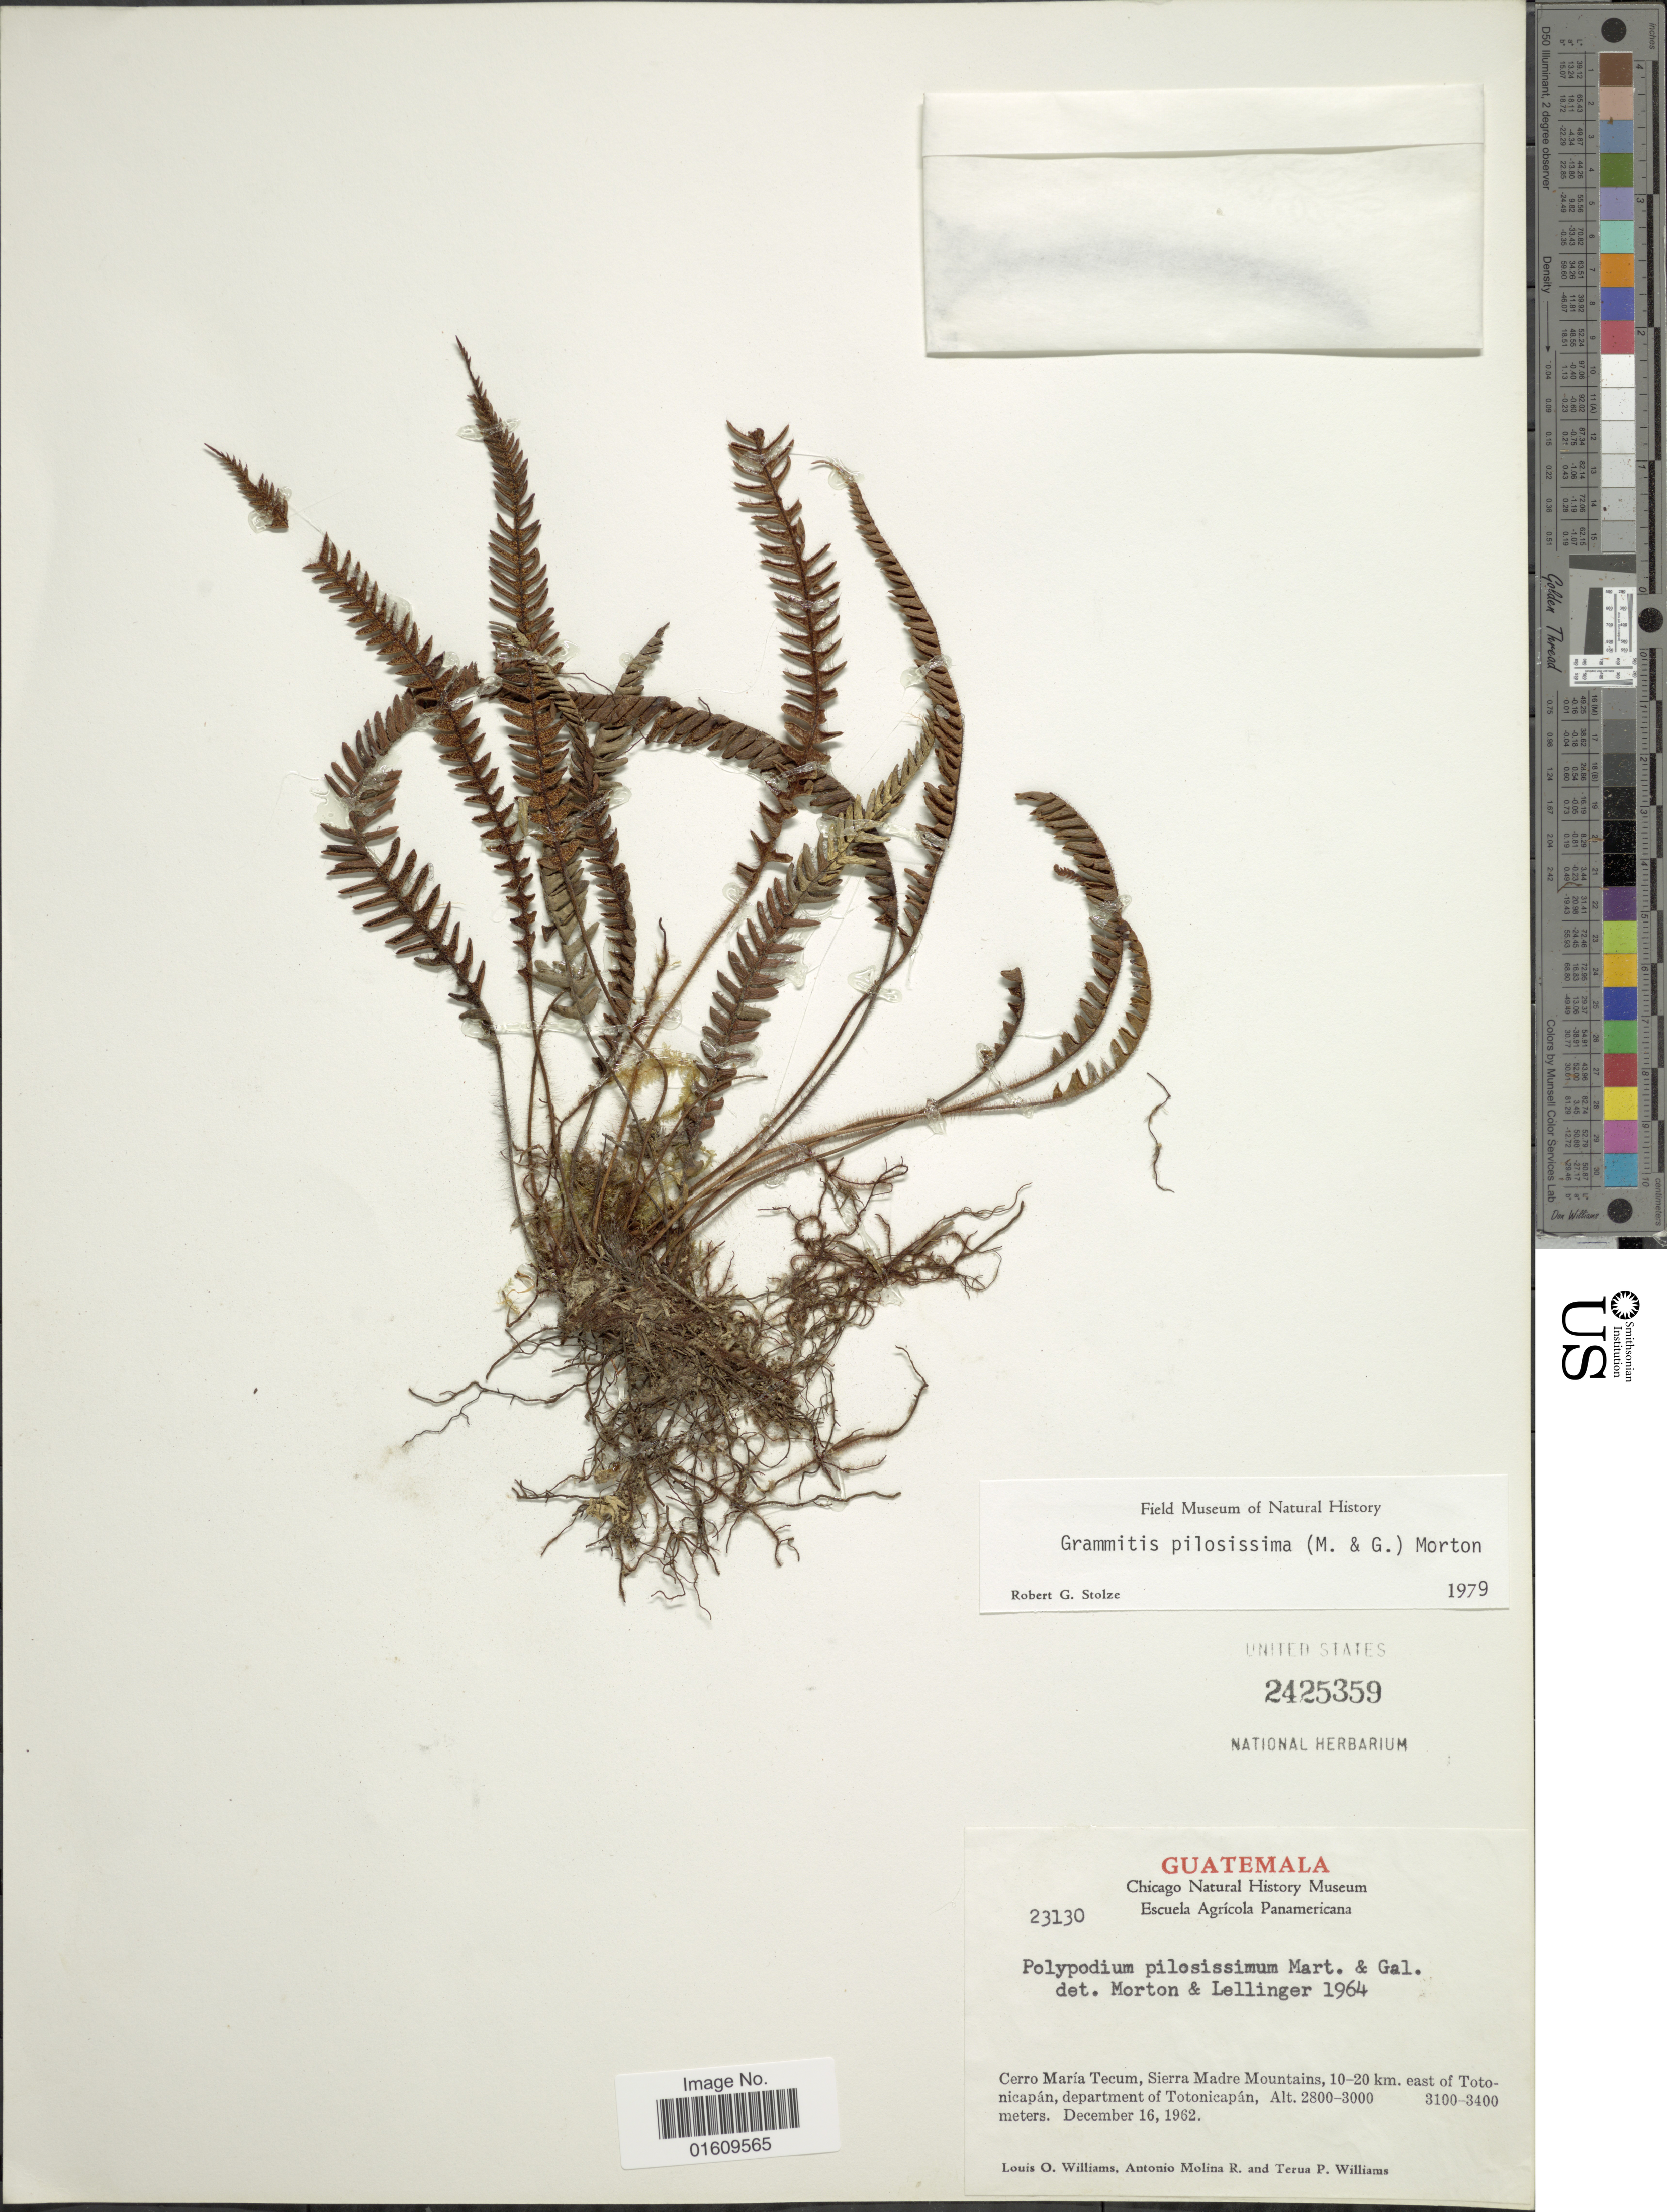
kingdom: Plantae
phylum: Tracheophyta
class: Polypodiopsida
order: Polypodiales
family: Polypodiaceae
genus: Melpomene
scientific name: Melpomene pilosissima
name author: (M. Martens & Galeotti) A.R. Sm. & R.C. Moran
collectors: L. O. Williams, A. Molina R. & T. P. Williams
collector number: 23130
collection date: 1962-12-16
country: Guatemala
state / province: Totonicapan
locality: Cerro Maria Tecum, Sierra Madre Mountains, 10 - 20 km. east of Totonicapan, Departement of Totonicapan.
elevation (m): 2800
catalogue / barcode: US 2425359